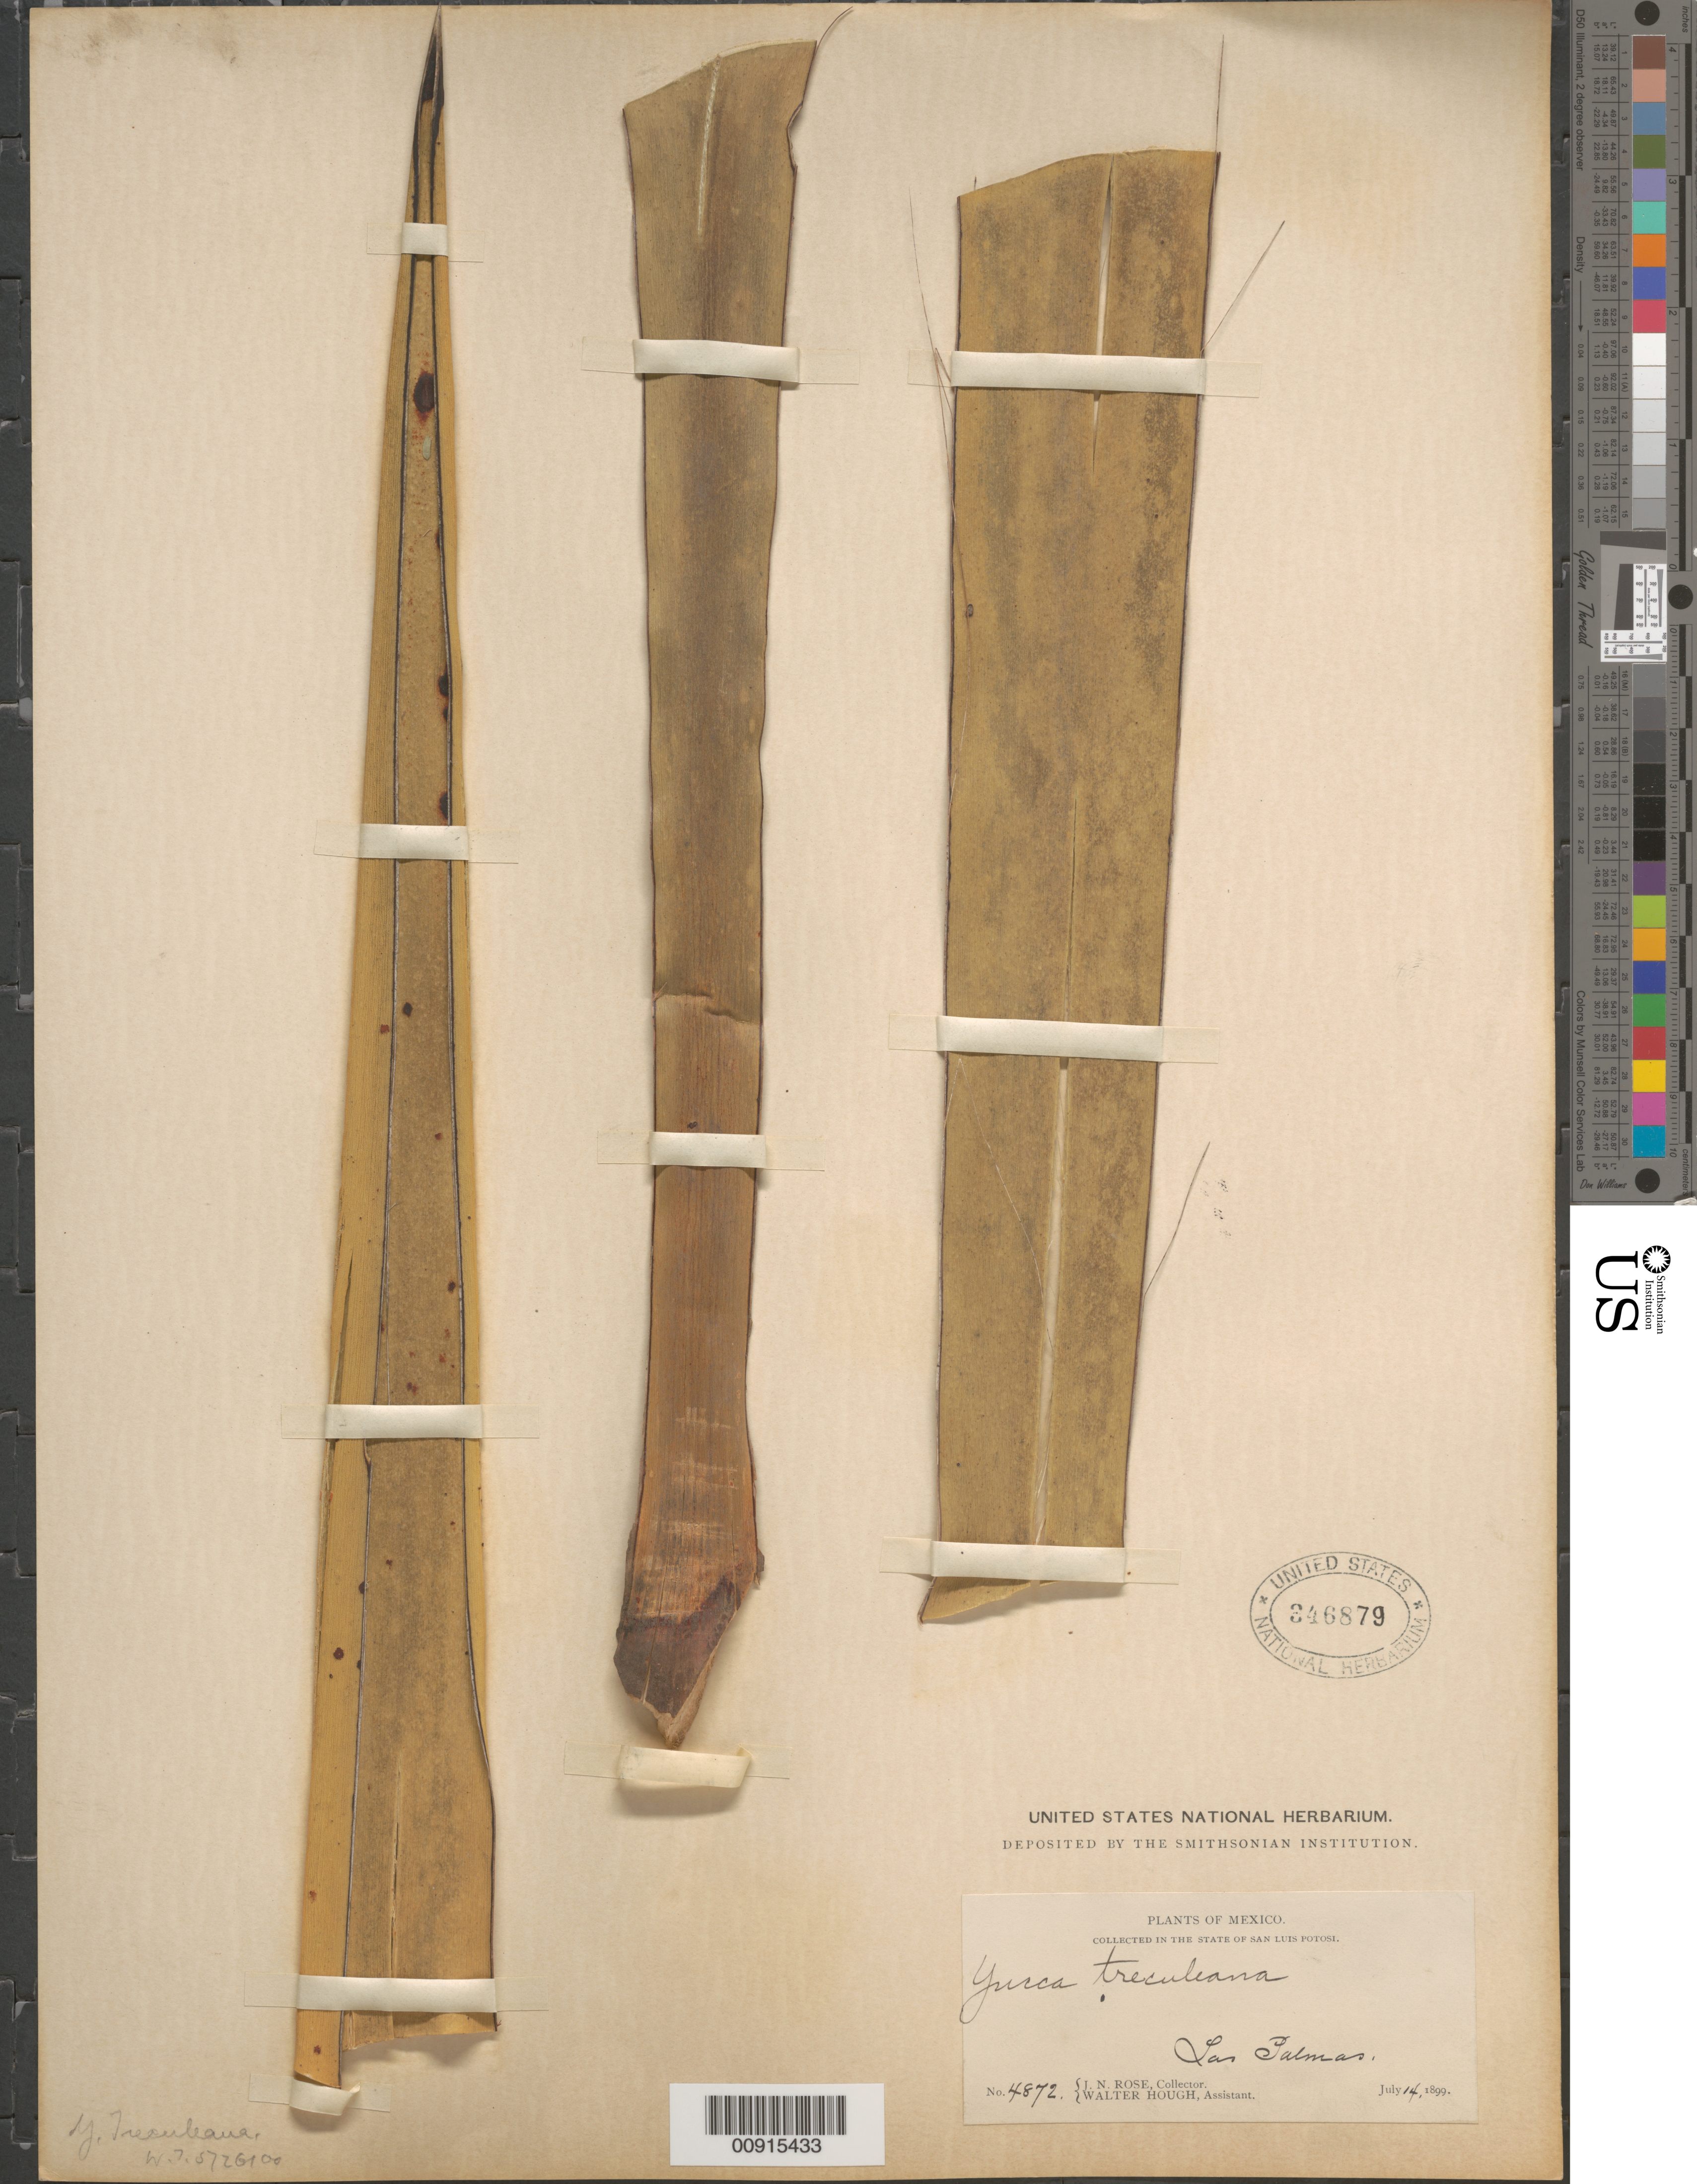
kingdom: Plantae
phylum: Tracheophyta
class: Liliopsida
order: Asparagales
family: Asparagaceae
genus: Yucca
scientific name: Yucca treculeana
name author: Carrière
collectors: J. N. Rose & W. Hough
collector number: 4872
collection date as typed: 14 Jul 1899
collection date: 1899-07-14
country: Mexico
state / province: San Luis Potosí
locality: Las Palmas, San Luis Potosí.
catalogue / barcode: US 346879